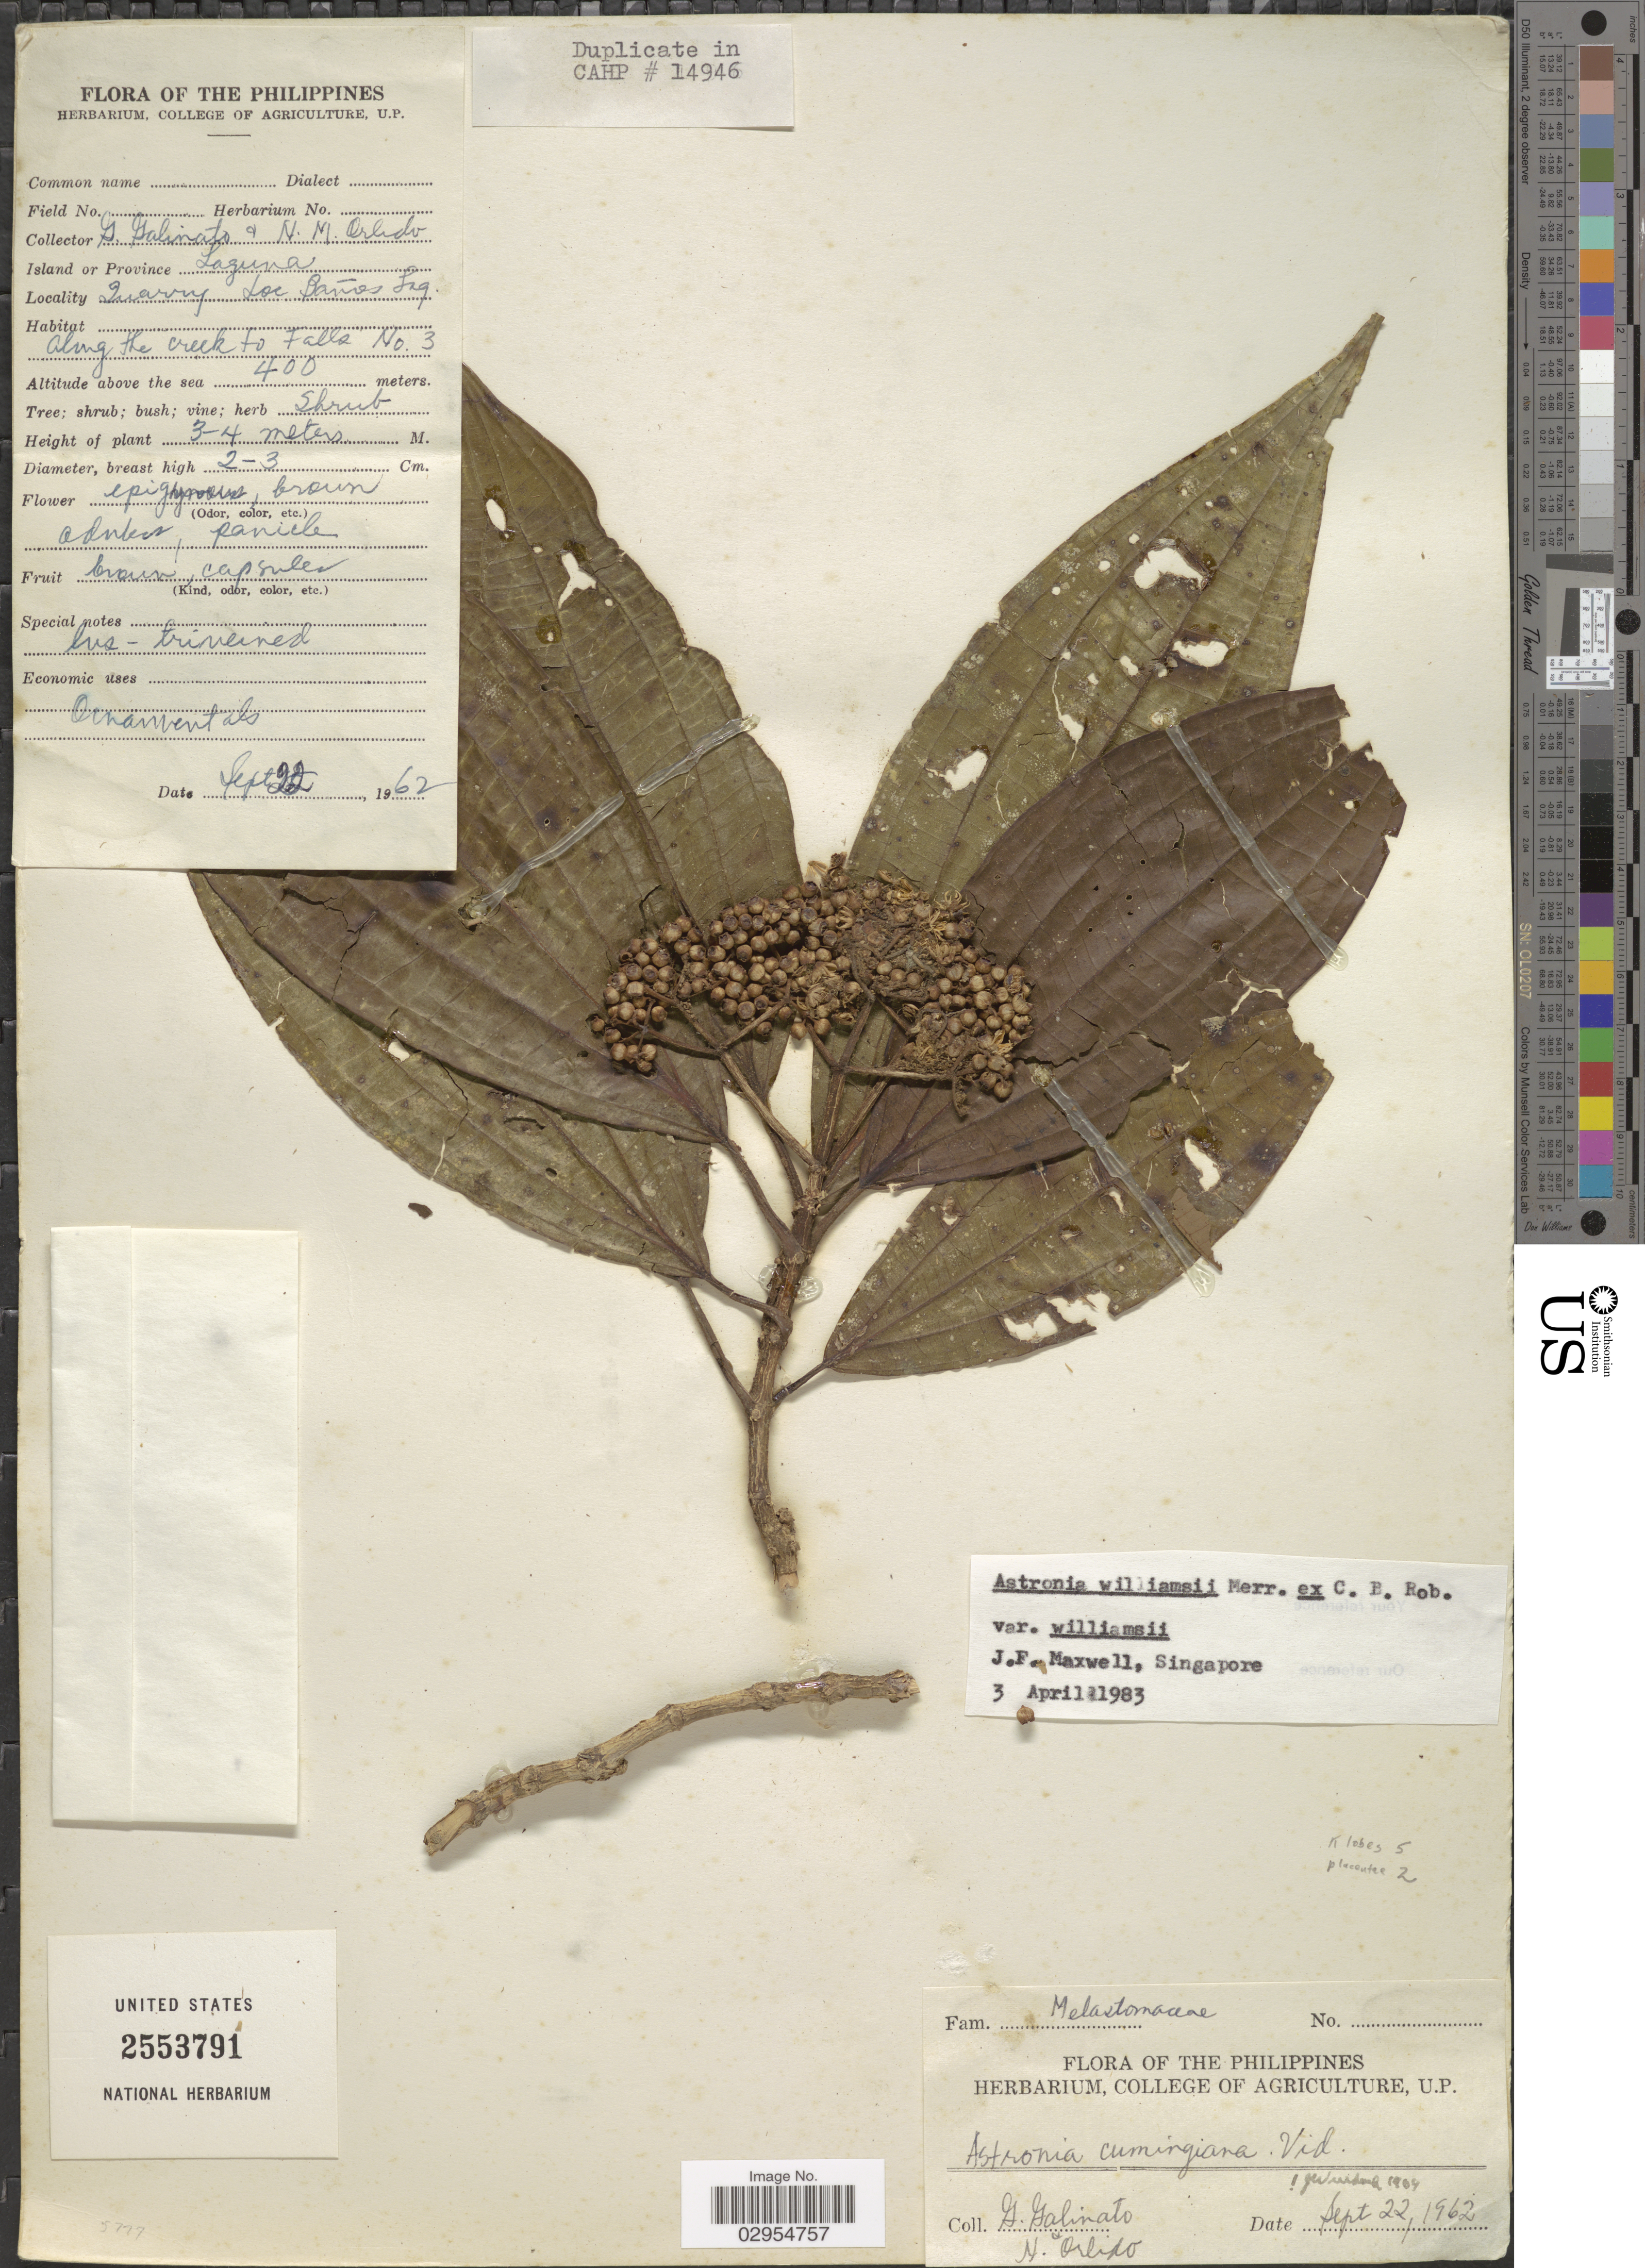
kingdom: Plantae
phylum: Tracheophyta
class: Magnoliopsida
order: Myrtales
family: Melastomataceae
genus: Astronia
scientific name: Astronia williamsii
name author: Merr. ex C.B. Rob.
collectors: G. Galinato & N. Orlido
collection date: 1962-09-22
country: Philippines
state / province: Calabarzon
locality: Island or Province Laguna. Quarry Los Baños Lag.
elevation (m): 400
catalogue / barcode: US 2553791